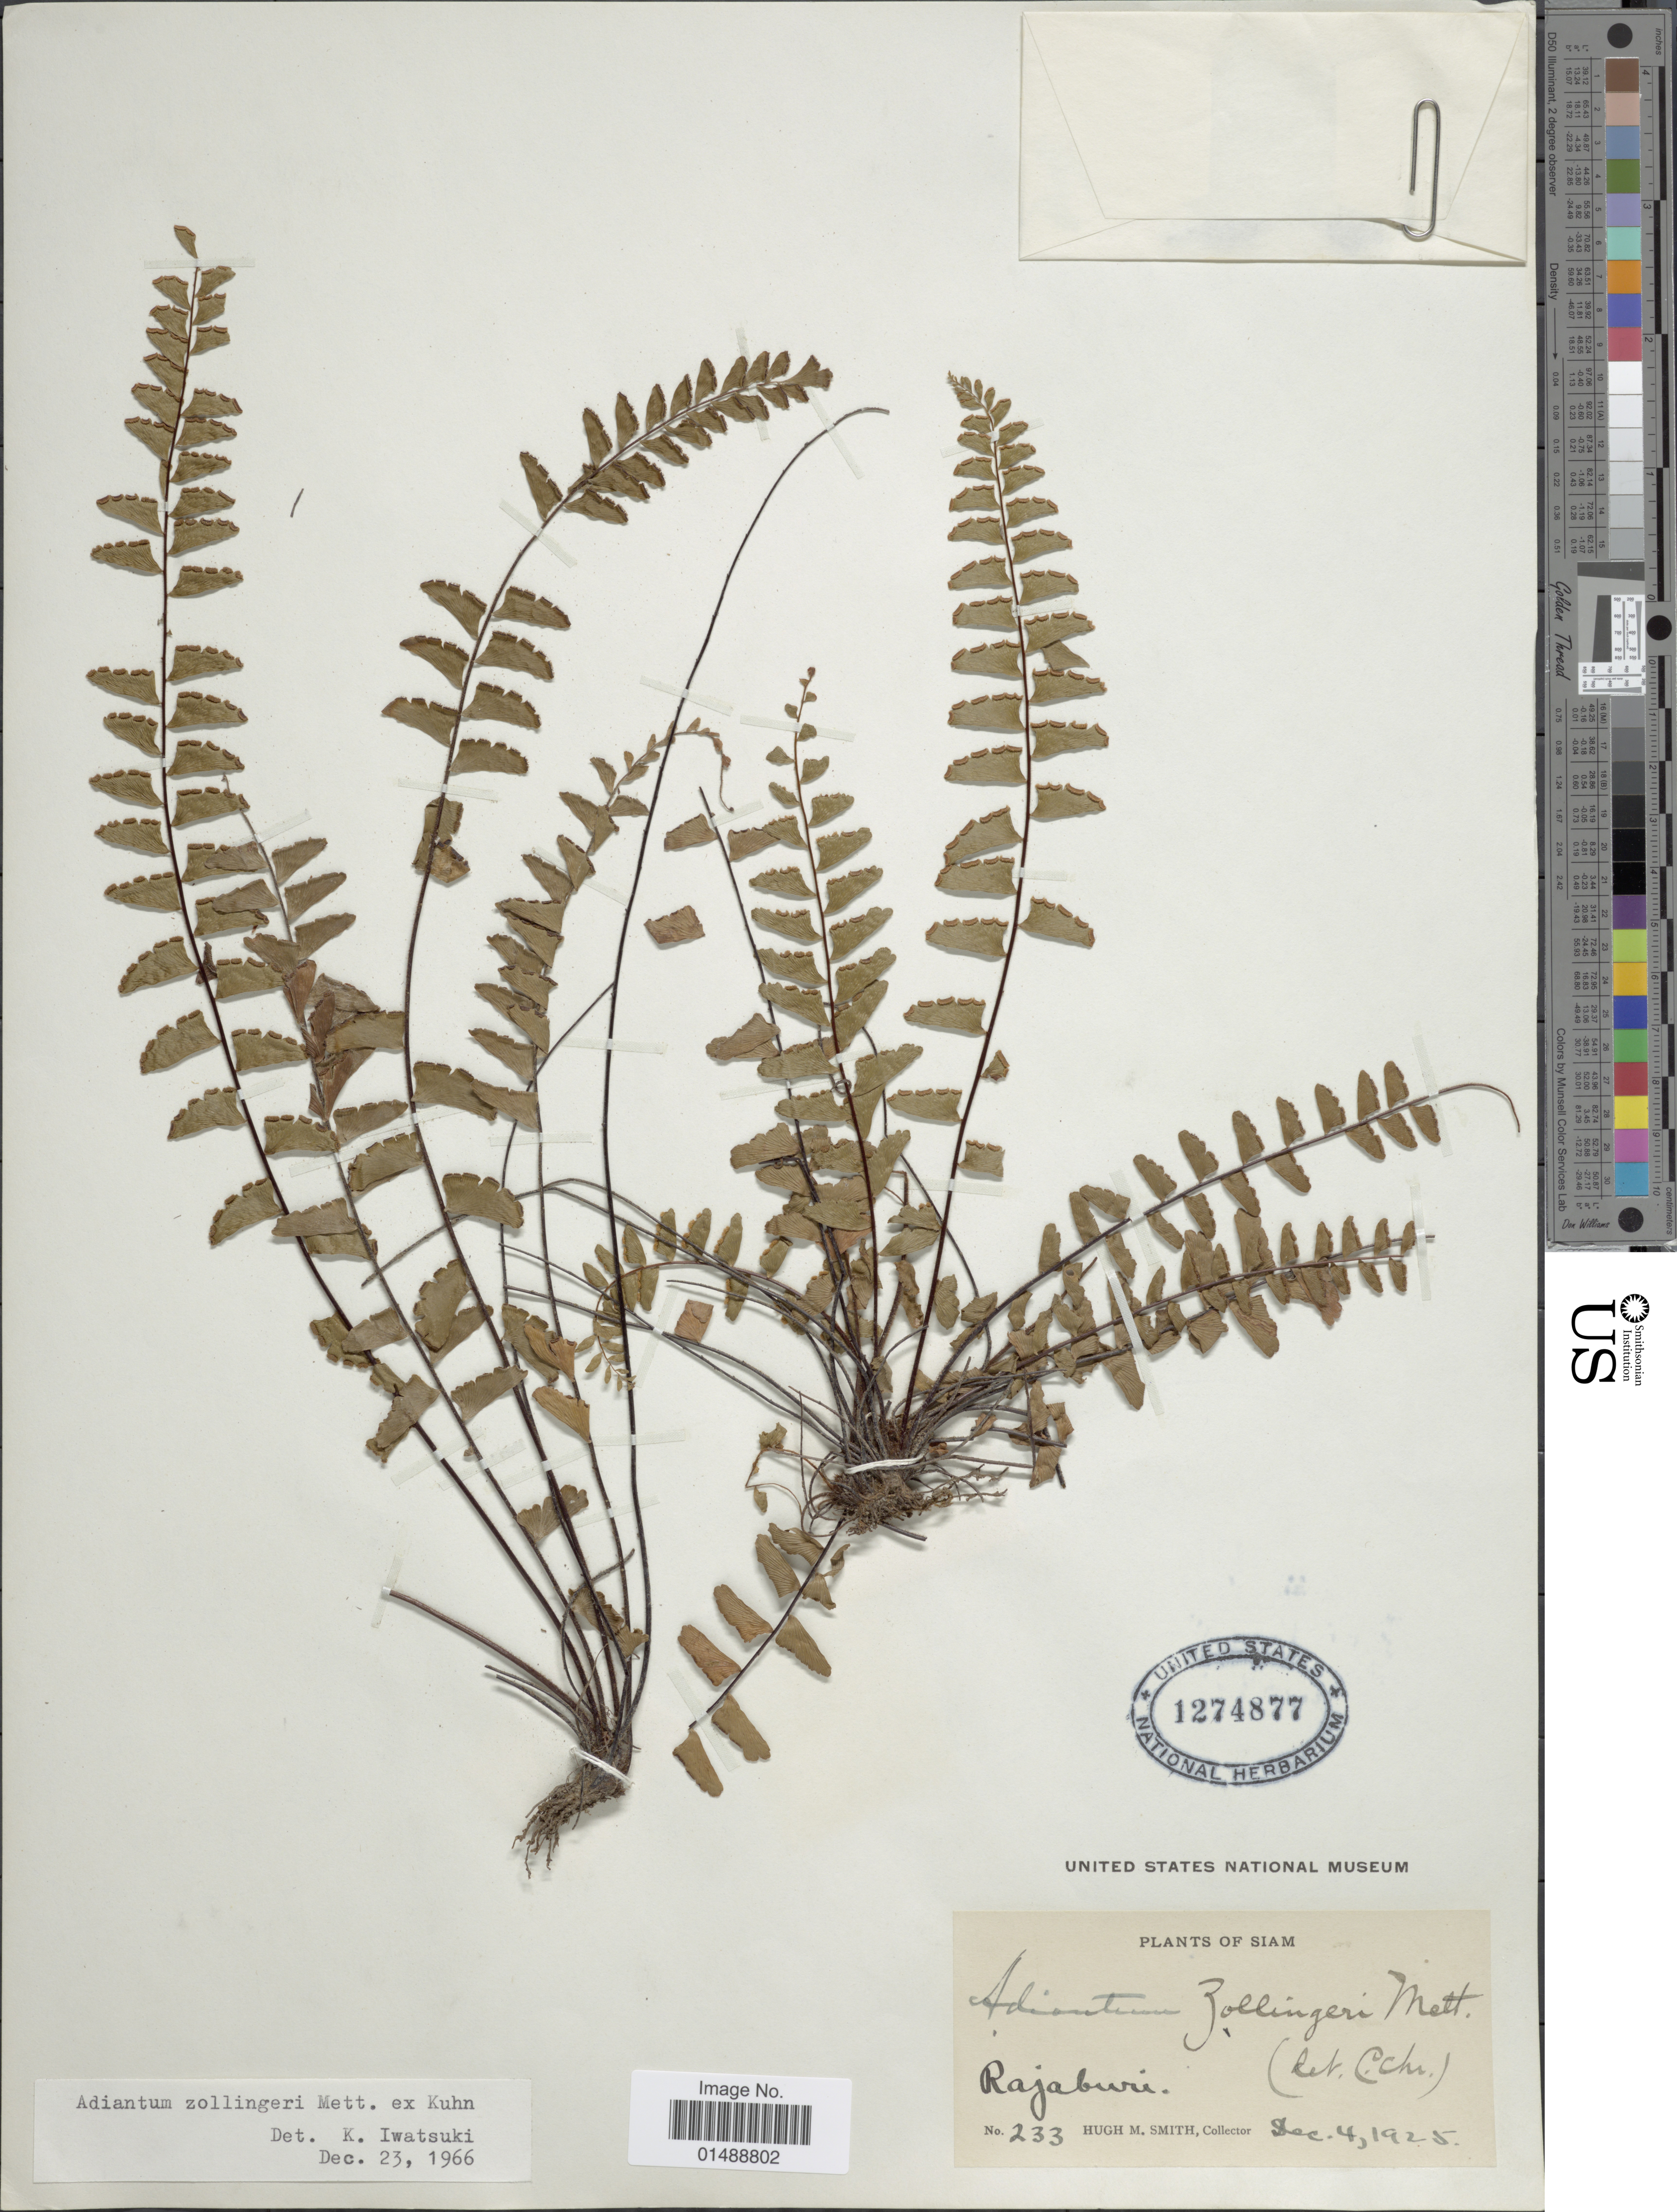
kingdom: Plantae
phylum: Tracheophyta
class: Polypodiopsida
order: Polypodiales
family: Pteridaceae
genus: Adiantum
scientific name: Adiantum zollingeri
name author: Mett. ex Kuhn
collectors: H. M. Smith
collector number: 233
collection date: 1925-12-04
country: Thailand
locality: Siam. Rajaburi.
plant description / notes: No precise locality correction needed.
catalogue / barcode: US 1274877